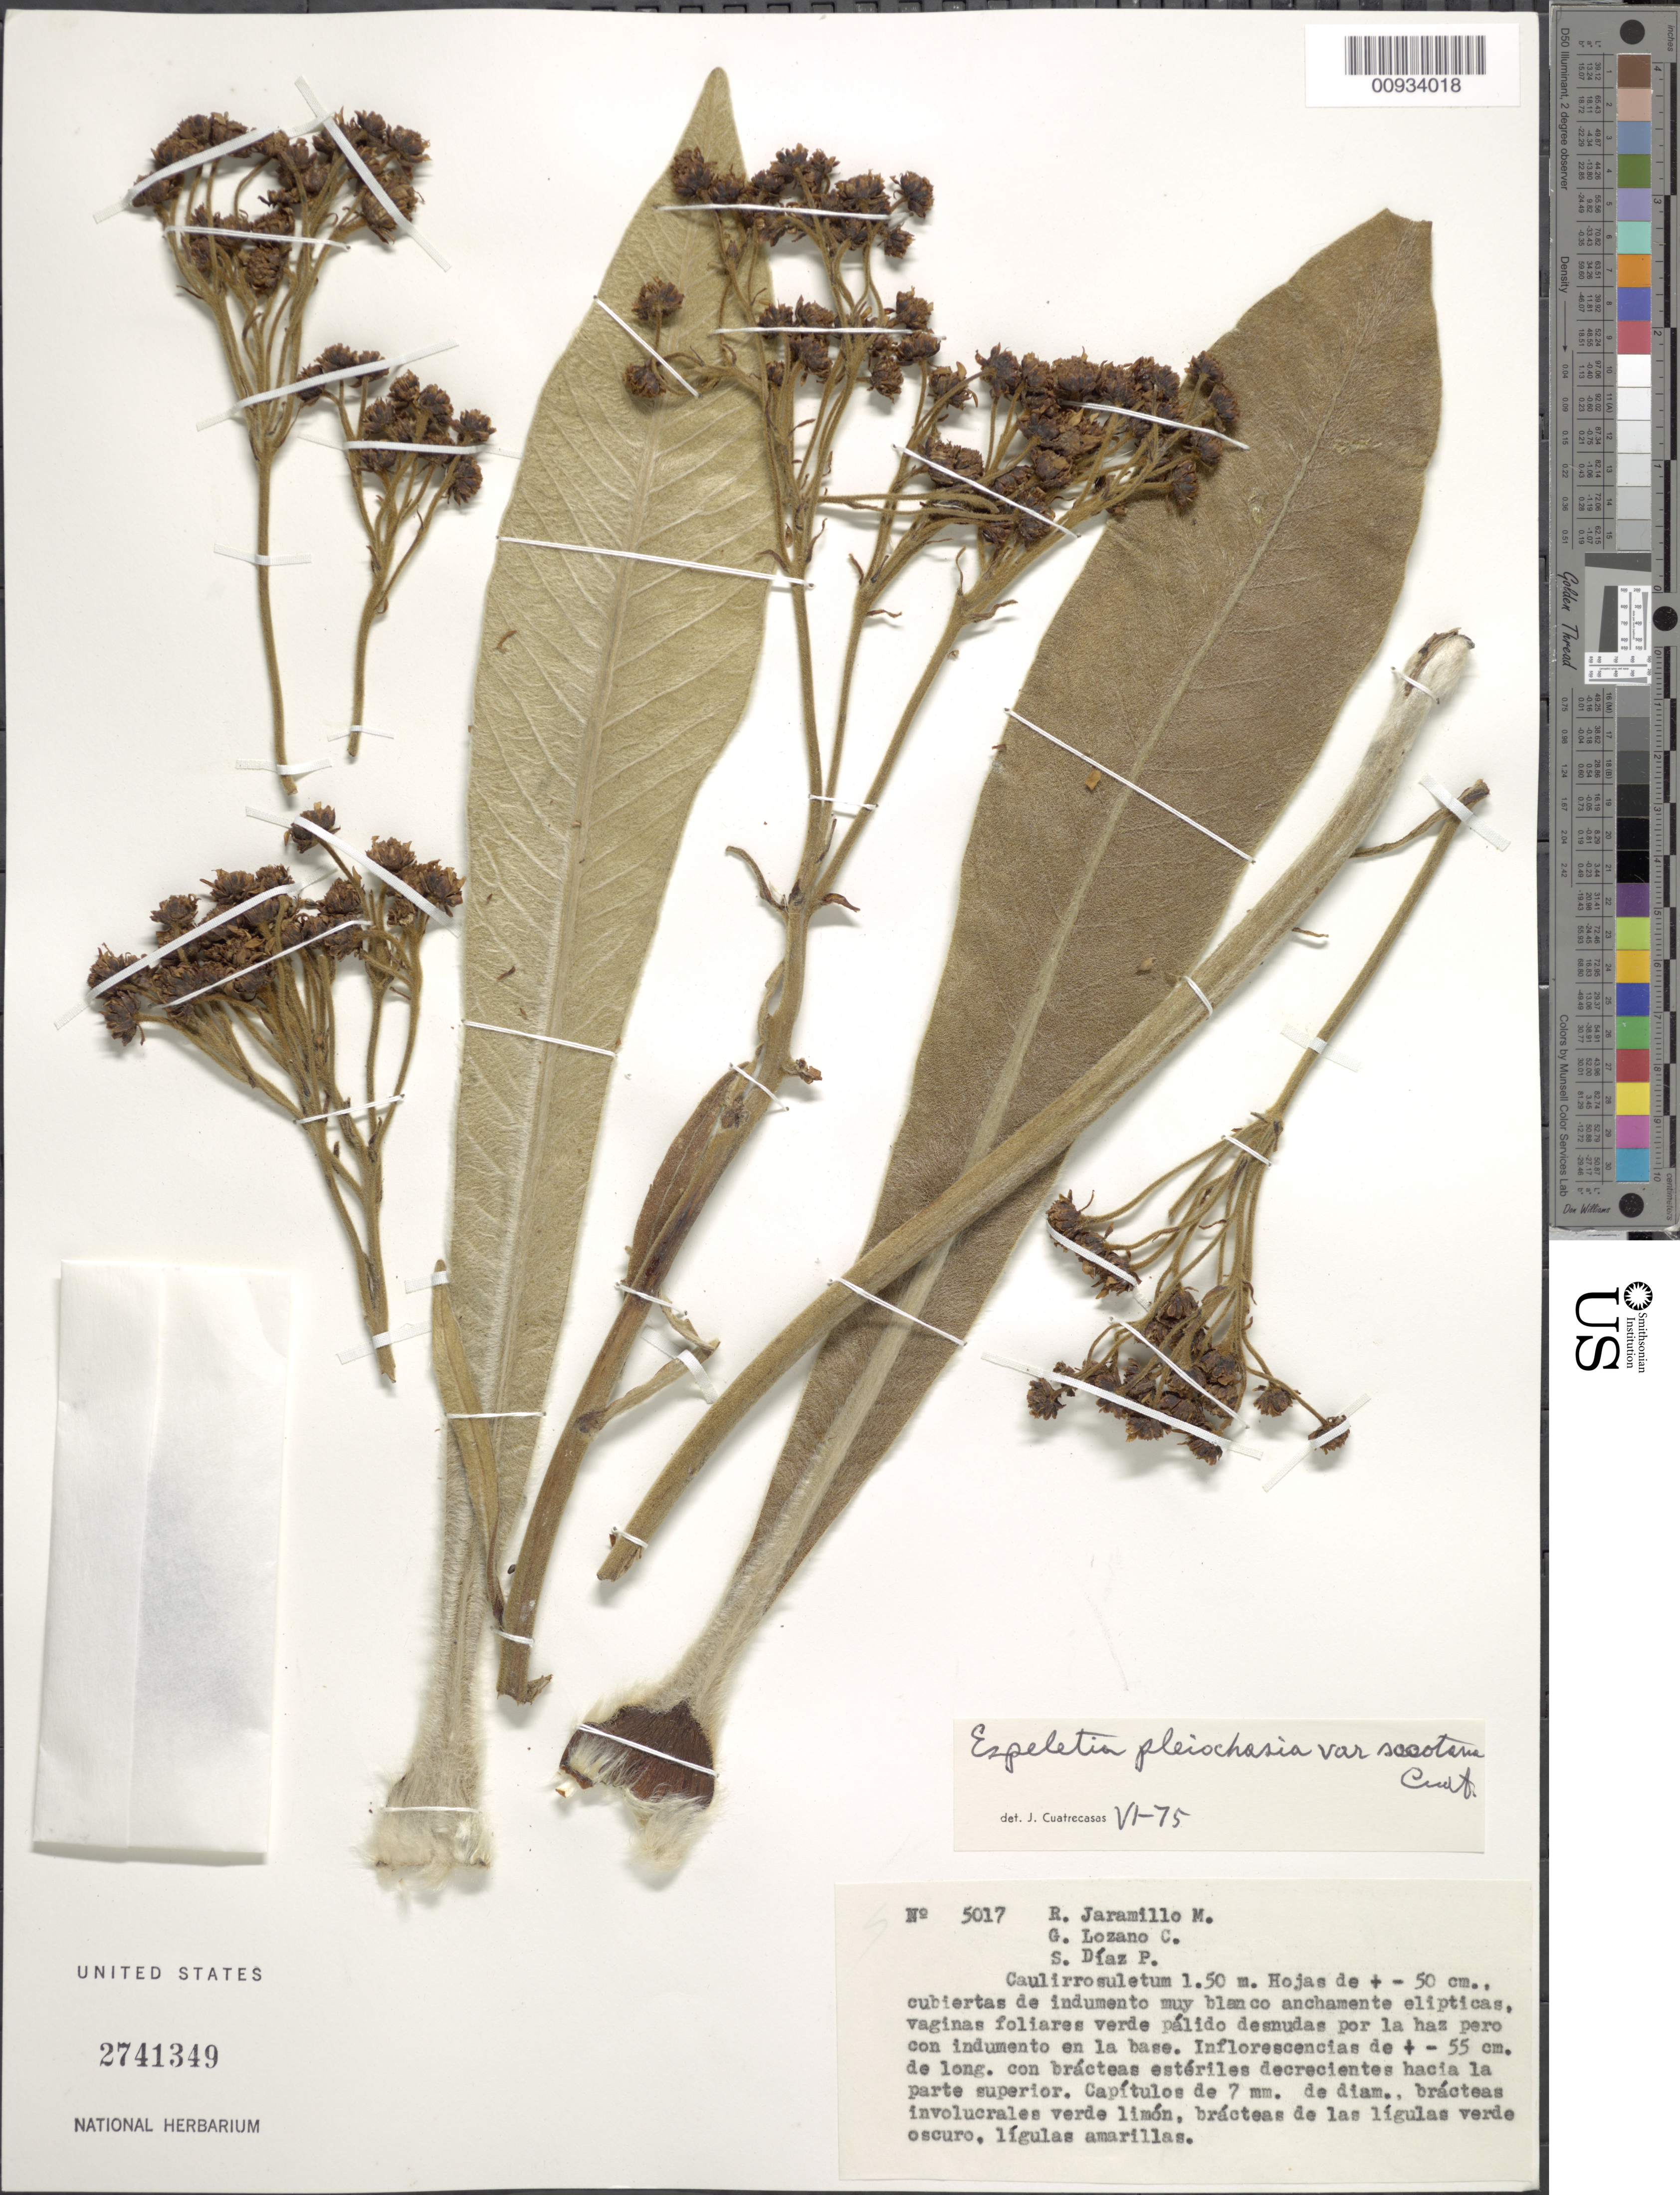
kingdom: Plantae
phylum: Tracheophyta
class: Magnoliopsida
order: Asterales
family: Asteraceae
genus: Espeletiopsis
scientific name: Espeletiopsis pleichasia var. socotana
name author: Cuatrec.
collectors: R. Jaramillo M., G. Lozano-Contreras & S. Díaz Píedrahíta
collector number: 5017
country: Colombia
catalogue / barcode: US 2741349